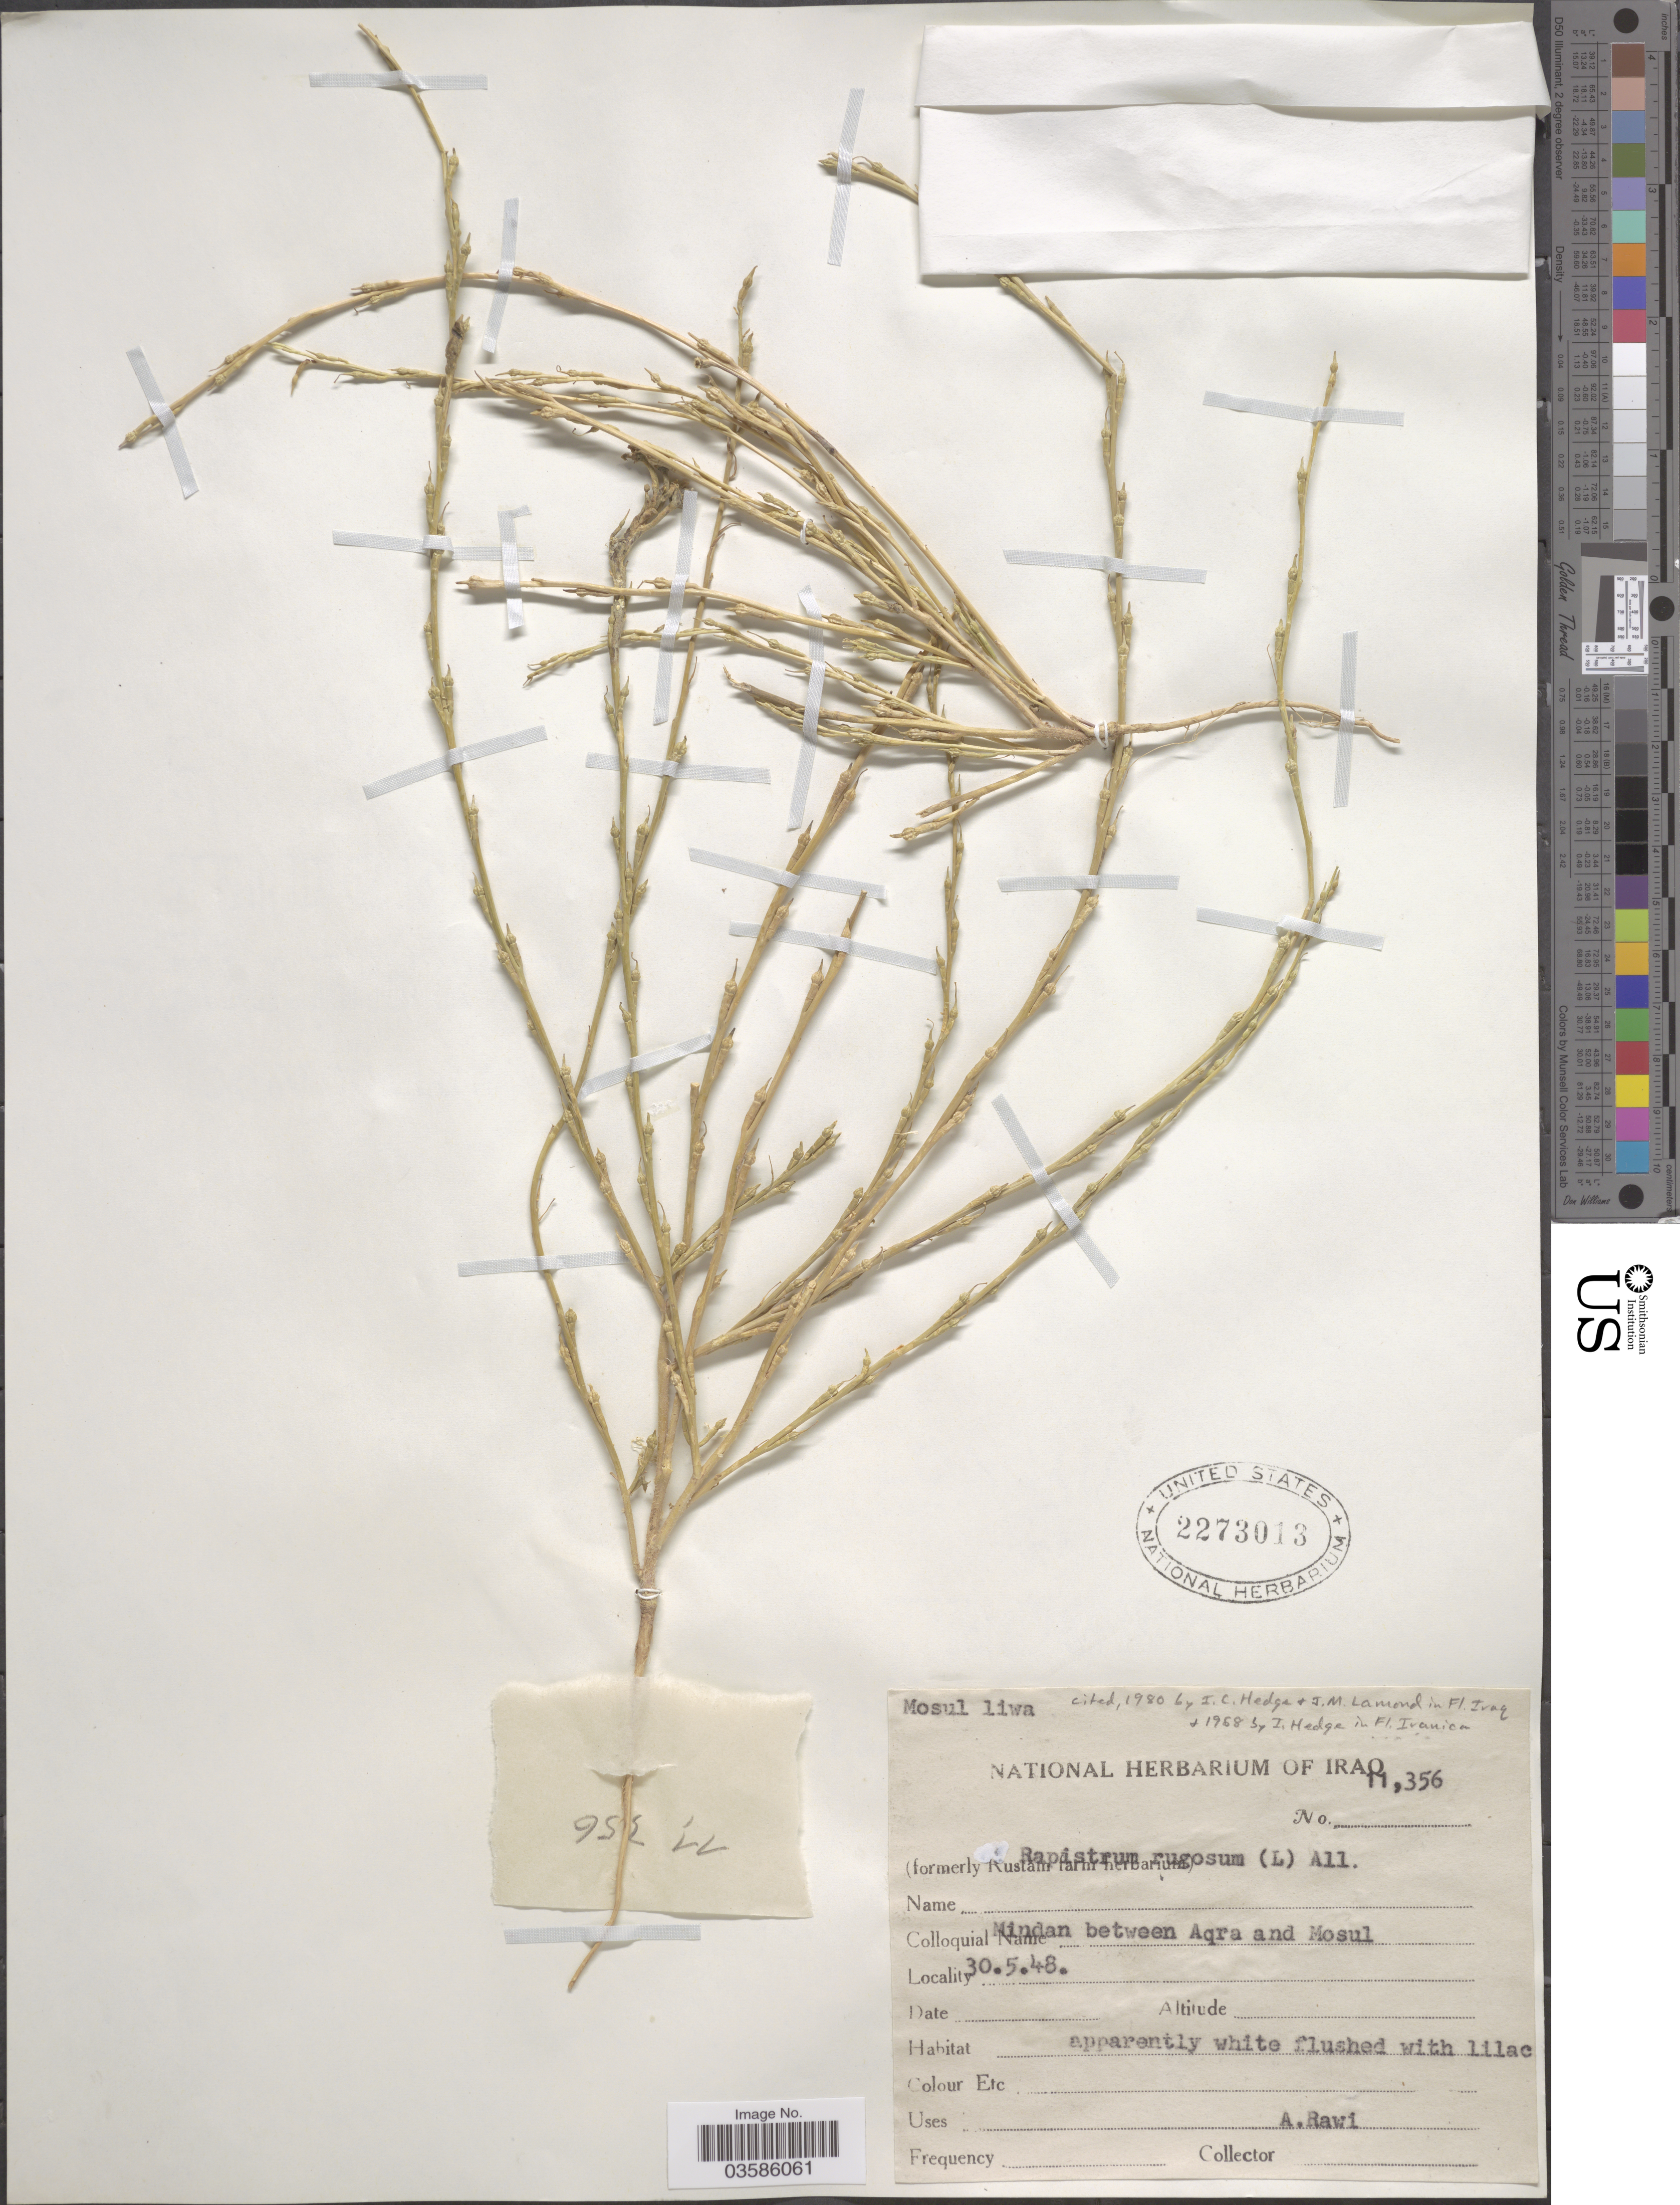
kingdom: Plantae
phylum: Tracheophyta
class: Magnoliopsida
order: Brassicales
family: Brassicaceae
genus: Rapistrum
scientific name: Rapistrum rugosum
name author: (L.) All.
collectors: A. Rawi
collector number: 11356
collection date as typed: Transcribed d/m/y: 30/5/48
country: Iraq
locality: Mosul liwa. Mindan between Aqra and Mosul.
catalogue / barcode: US 2273013